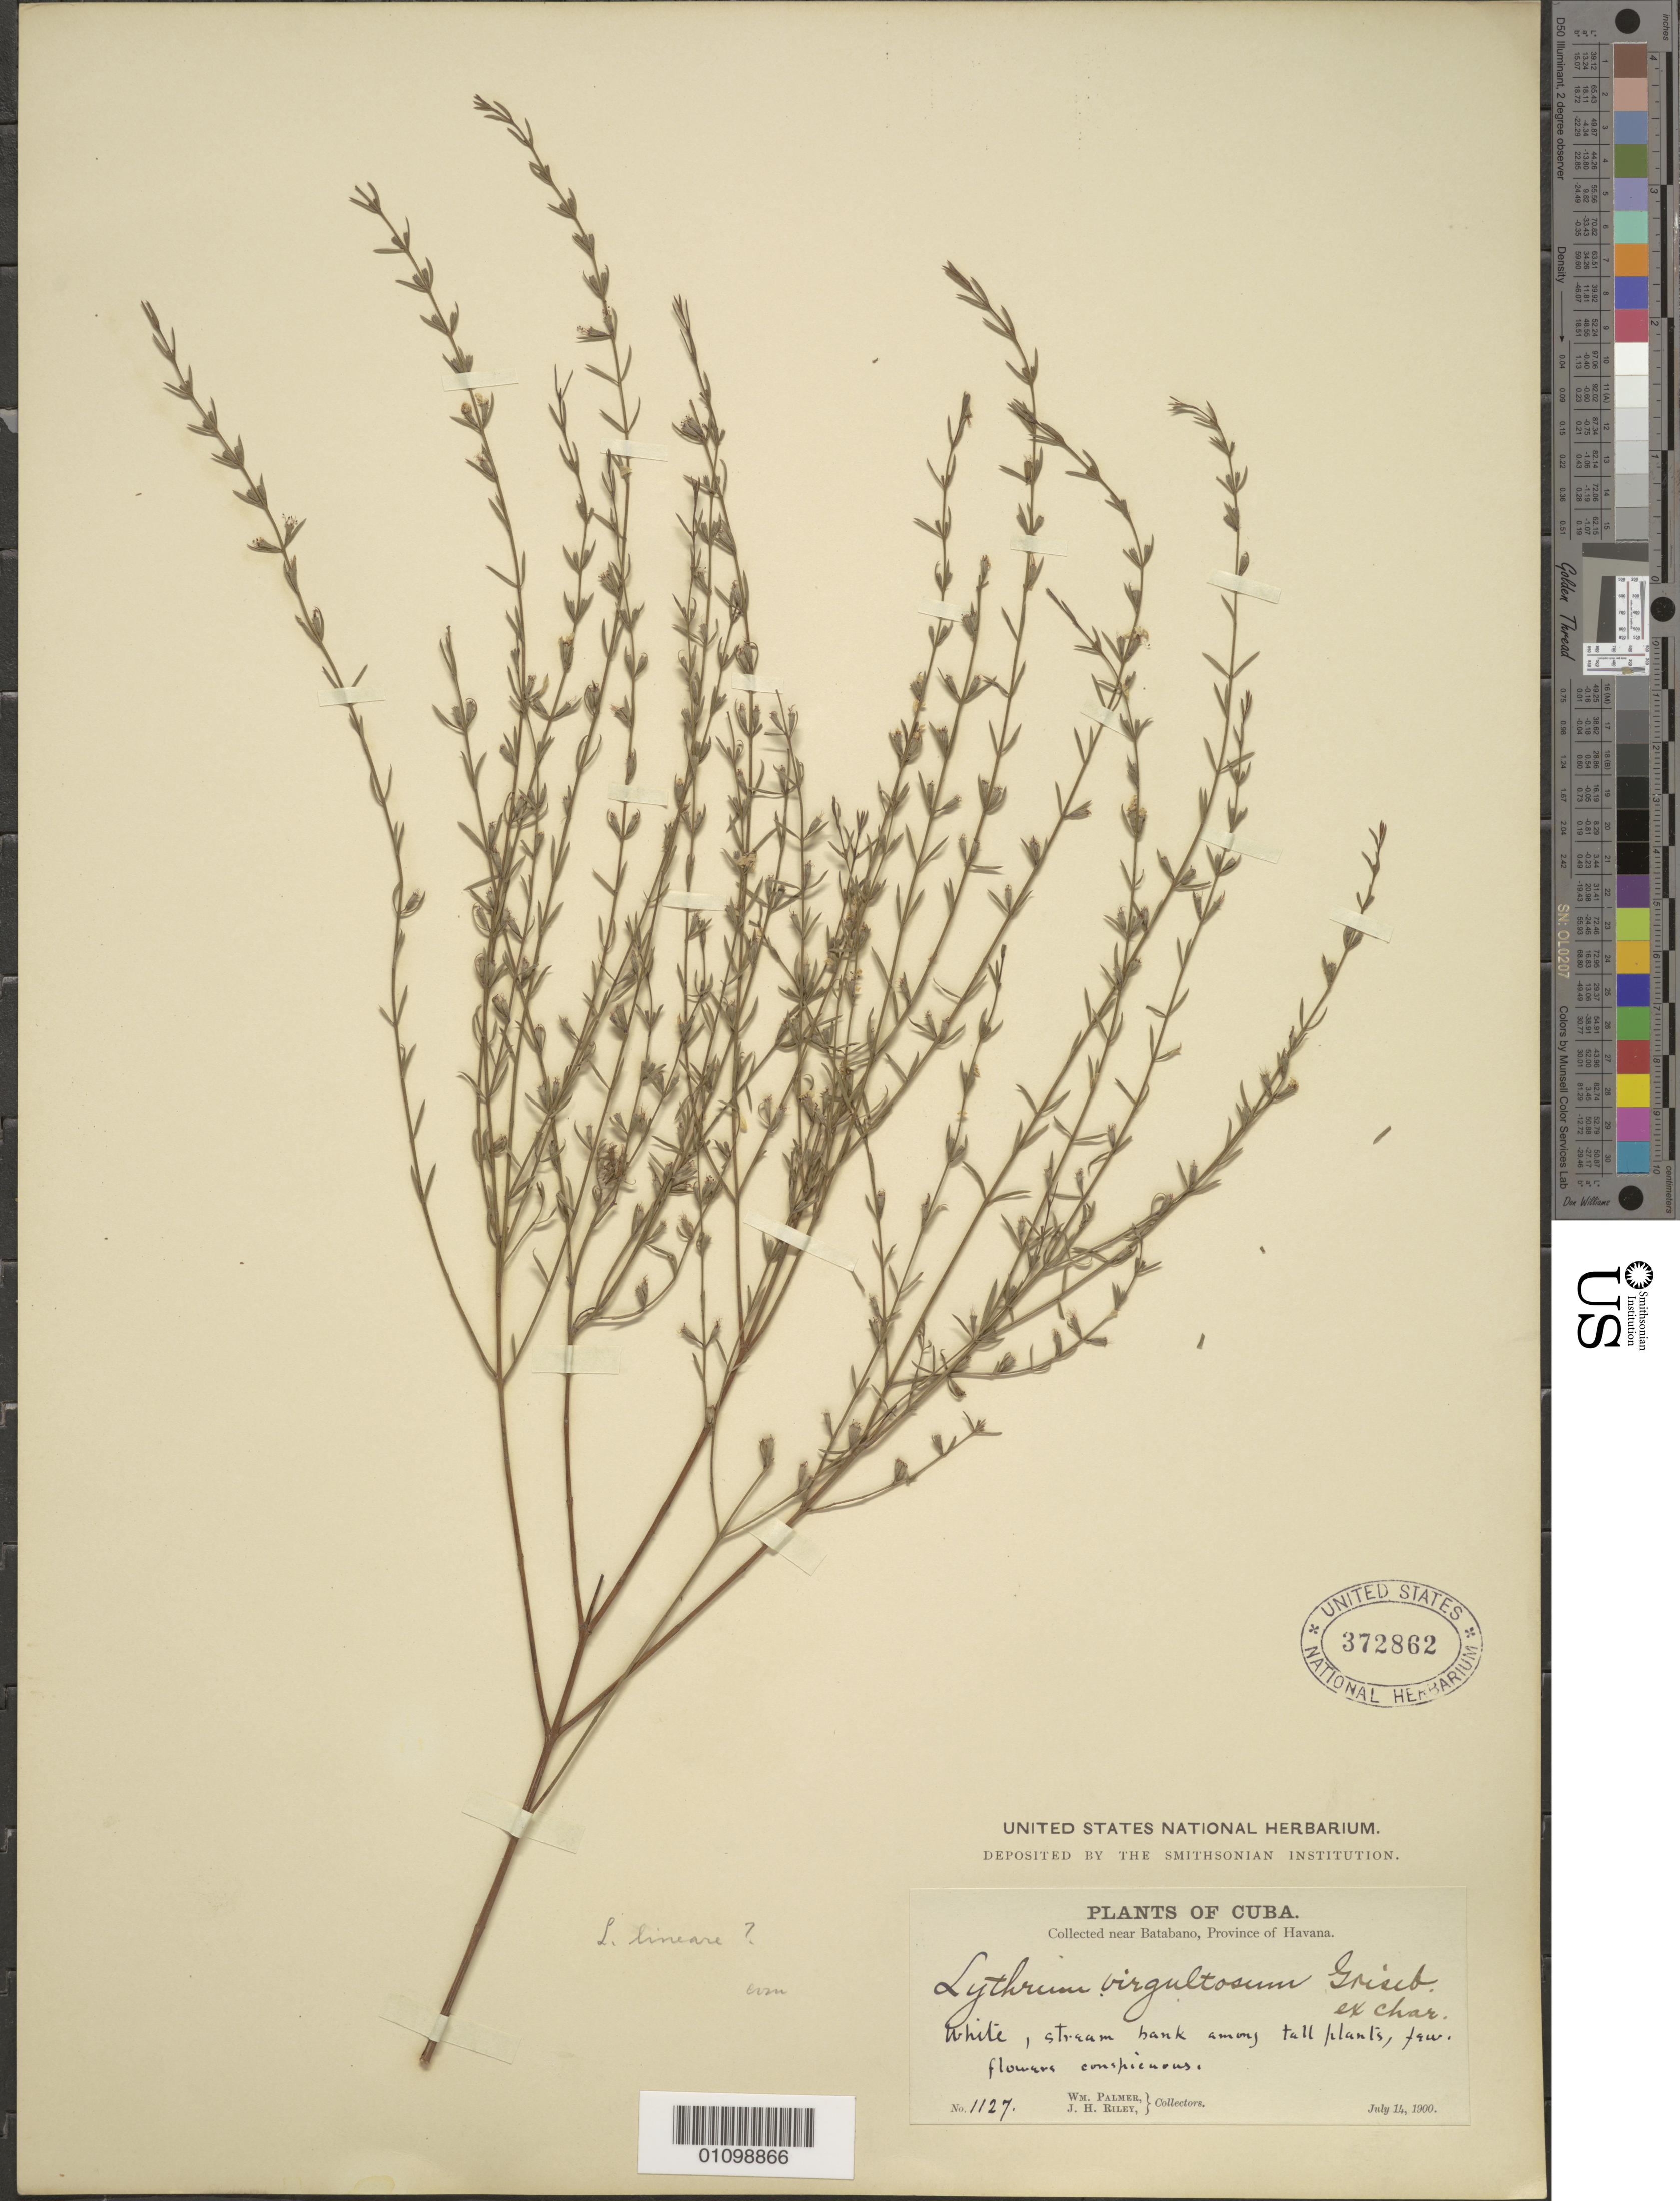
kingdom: Plantae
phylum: Tracheophyta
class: Magnoliopsida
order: Myrtales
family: Lythraceae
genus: Lythrum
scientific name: Lythrum lineare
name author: L.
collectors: W. Palmer & J. H. Riley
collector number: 1127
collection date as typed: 14 Jul 1900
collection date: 1900-07-14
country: Cuba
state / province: La Habana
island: Cuba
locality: Batabanó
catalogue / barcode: US 372862